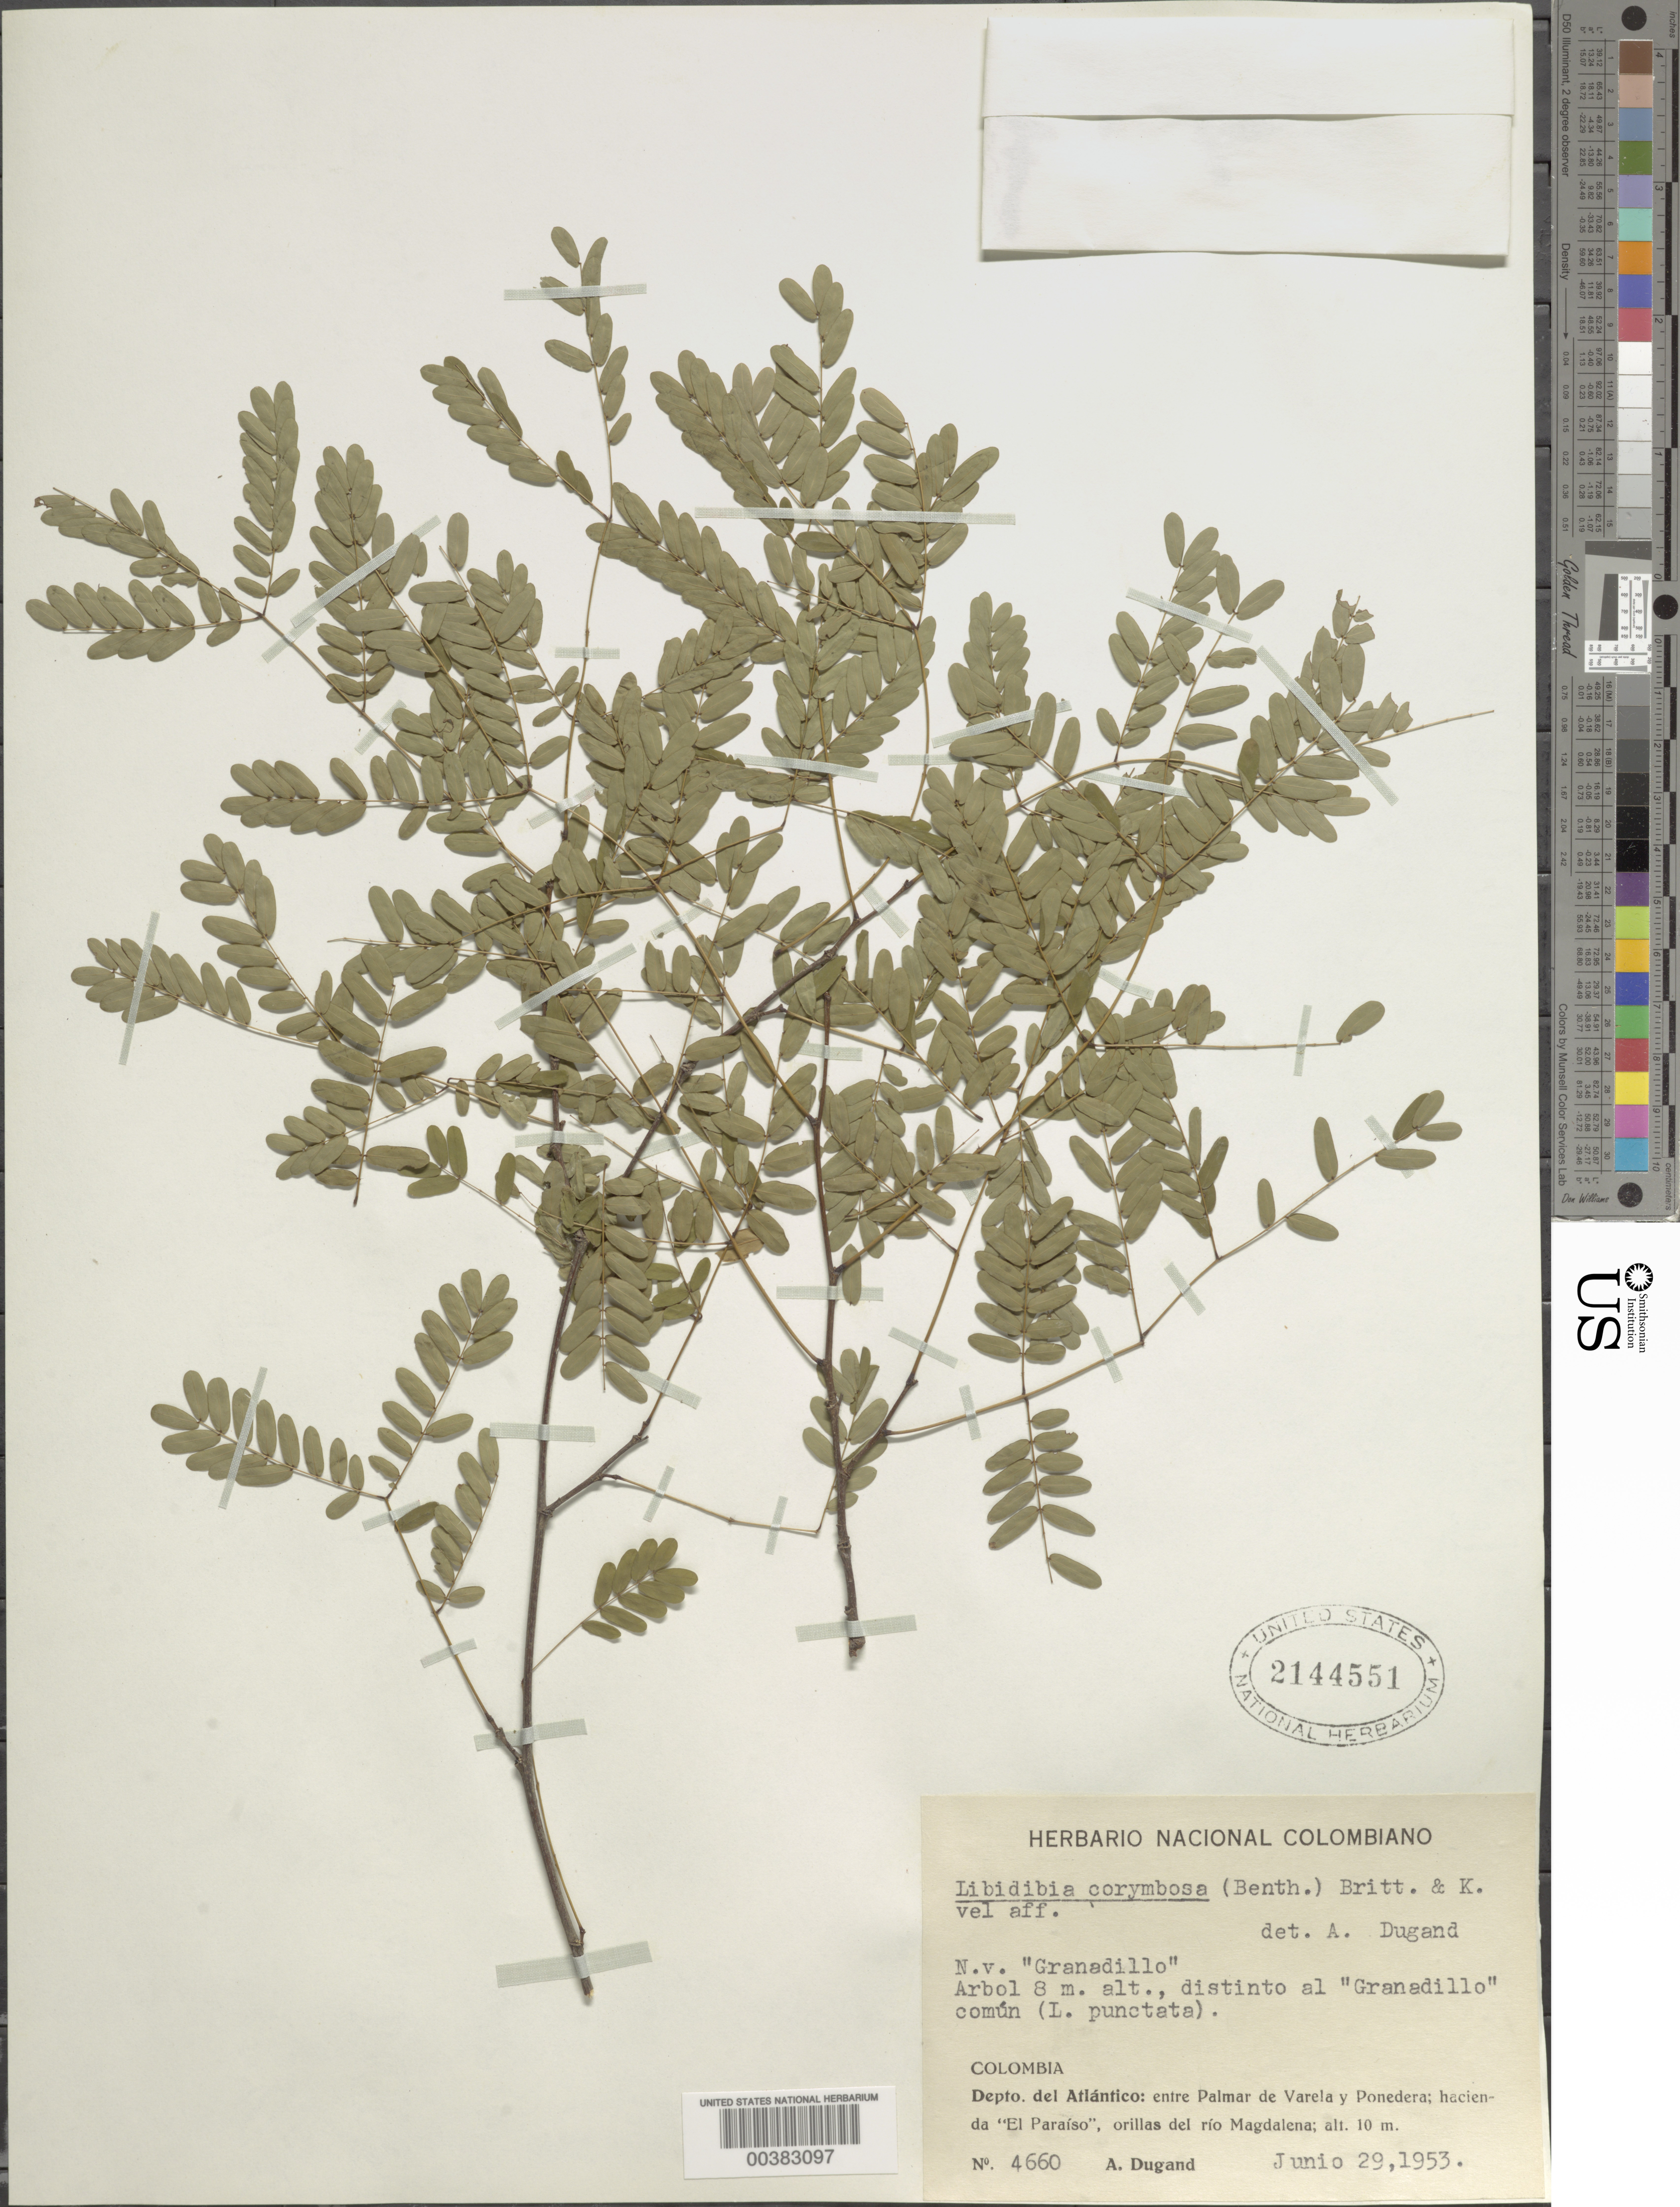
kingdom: Plantae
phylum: Tracheophyta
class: Magnoliopsida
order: Fabales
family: Fabaceae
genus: Libidibia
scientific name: Libidibia glabrata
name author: (Kunth) C. Cast. & G.P. Lewis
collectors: A. Dugand G.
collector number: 4660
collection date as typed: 29 Jun 1953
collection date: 1953-06-29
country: Colombia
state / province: Atlántico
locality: Entre Palmar de Varela y Ponedera, Hacienda "El Paraiso" Orila del Rio Magdalena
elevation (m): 10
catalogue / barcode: US 2144551